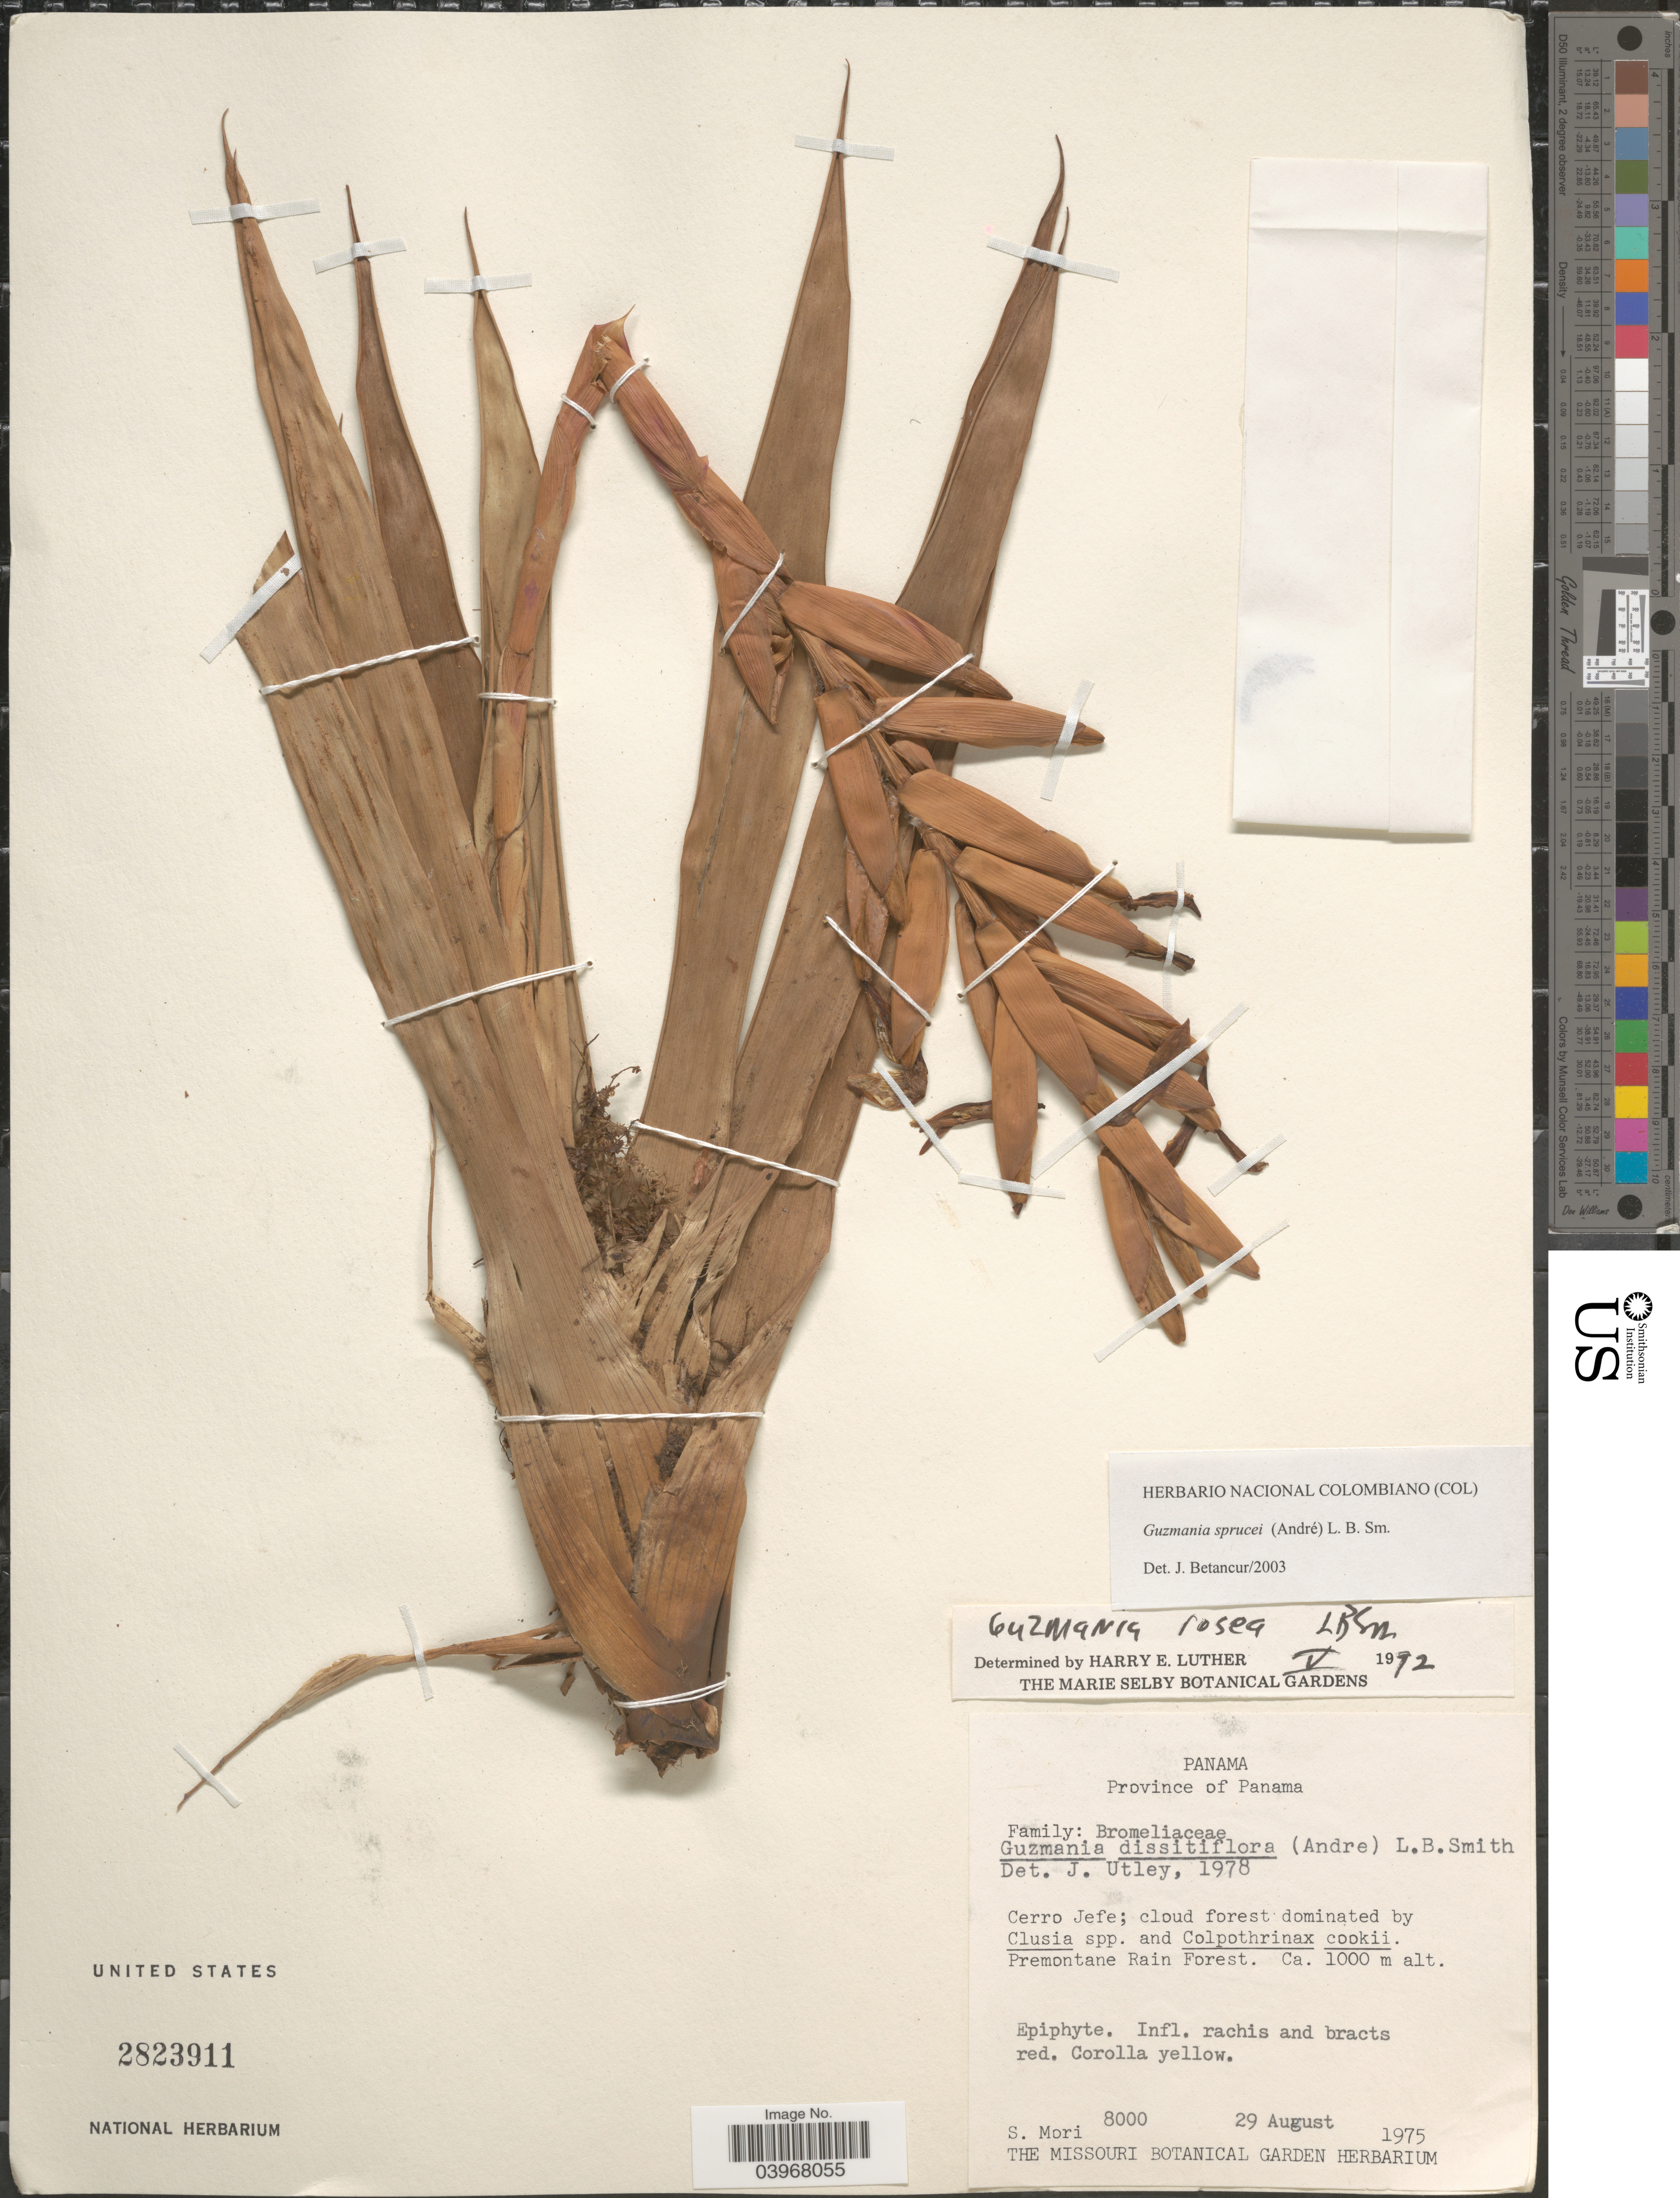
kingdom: Plantae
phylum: Tracheophyta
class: Liliopsida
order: Poales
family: Bromeliaceae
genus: Guzmania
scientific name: Guzmania sprucei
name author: (André) L.B. Sm.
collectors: S. Mori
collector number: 8000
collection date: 1975-08-29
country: Panama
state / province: Panamá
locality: Cerro Jefe.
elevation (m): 1000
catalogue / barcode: US 2823911